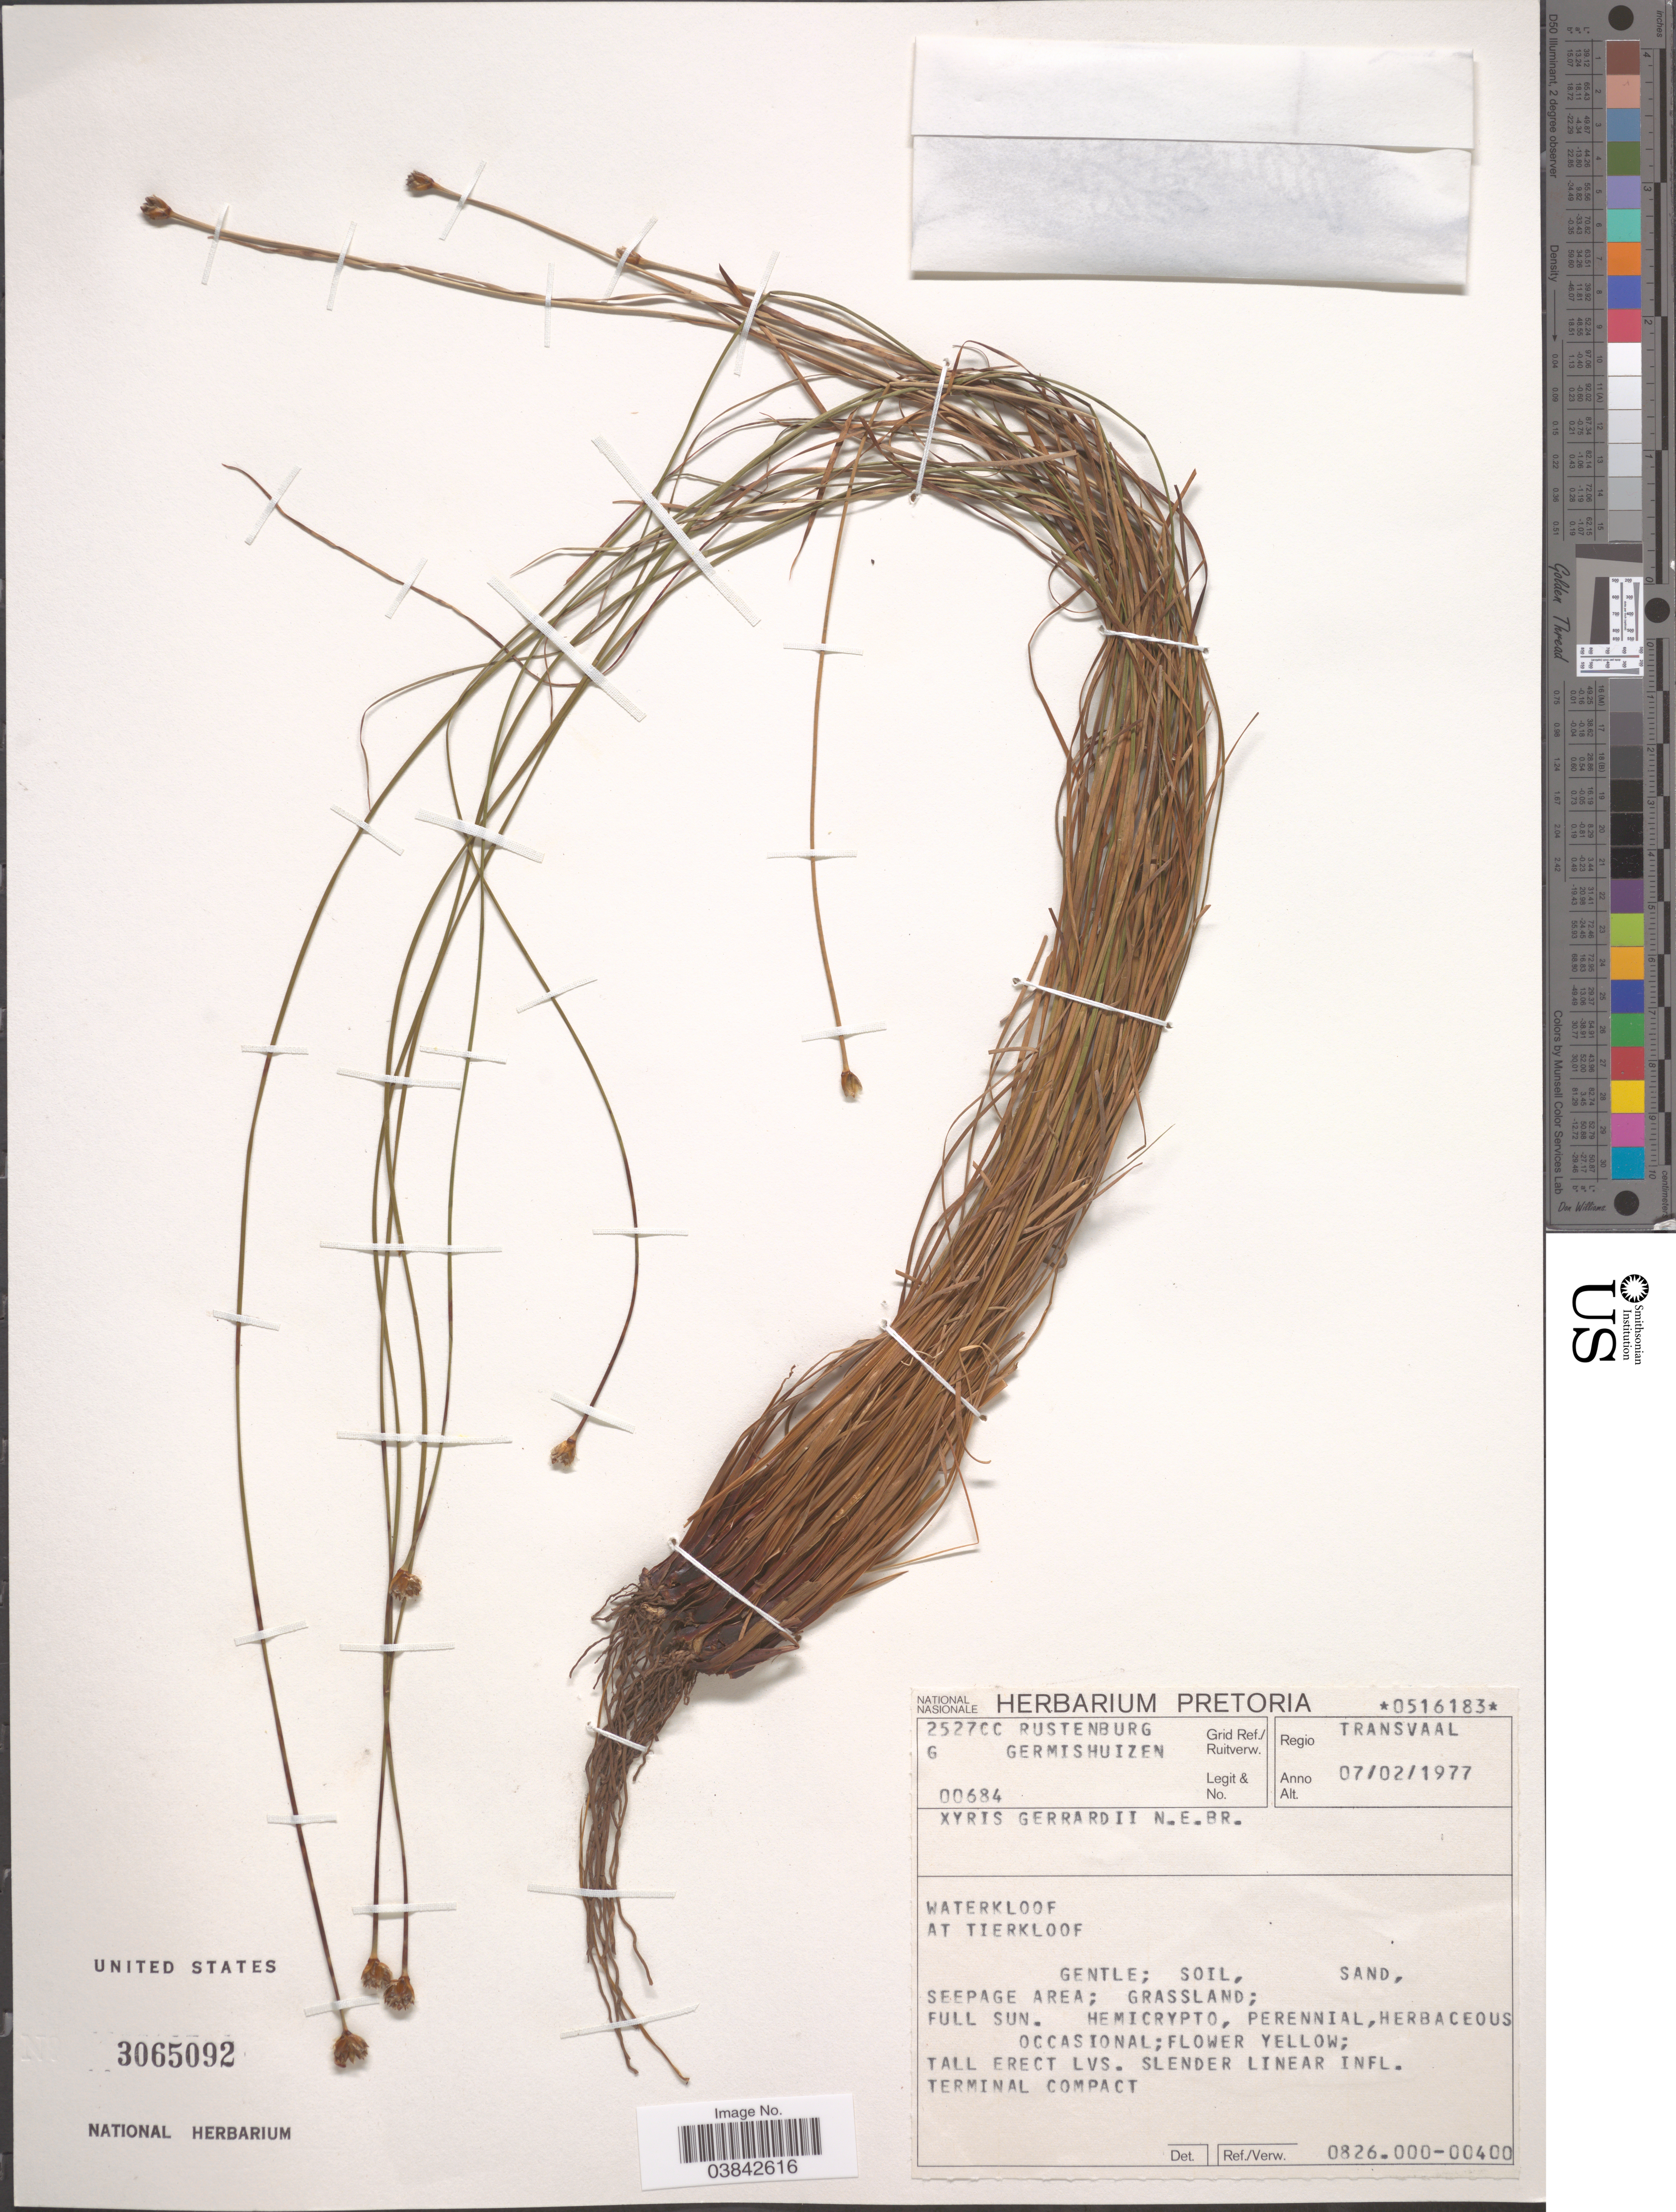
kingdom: Plantae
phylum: Tracheophyta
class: Liliopsida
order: Poales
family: Xyridaceae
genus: Xyris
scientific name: Xyris gerrardii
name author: N.E. Br.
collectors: G. Germishuizen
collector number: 00684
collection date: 1977-02-07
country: South Africa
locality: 2527 CC Rustenburg Grid Ref./Ruitverw. Regio Transvaal. Waterkloof at Tierkloof.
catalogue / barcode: US 3065092